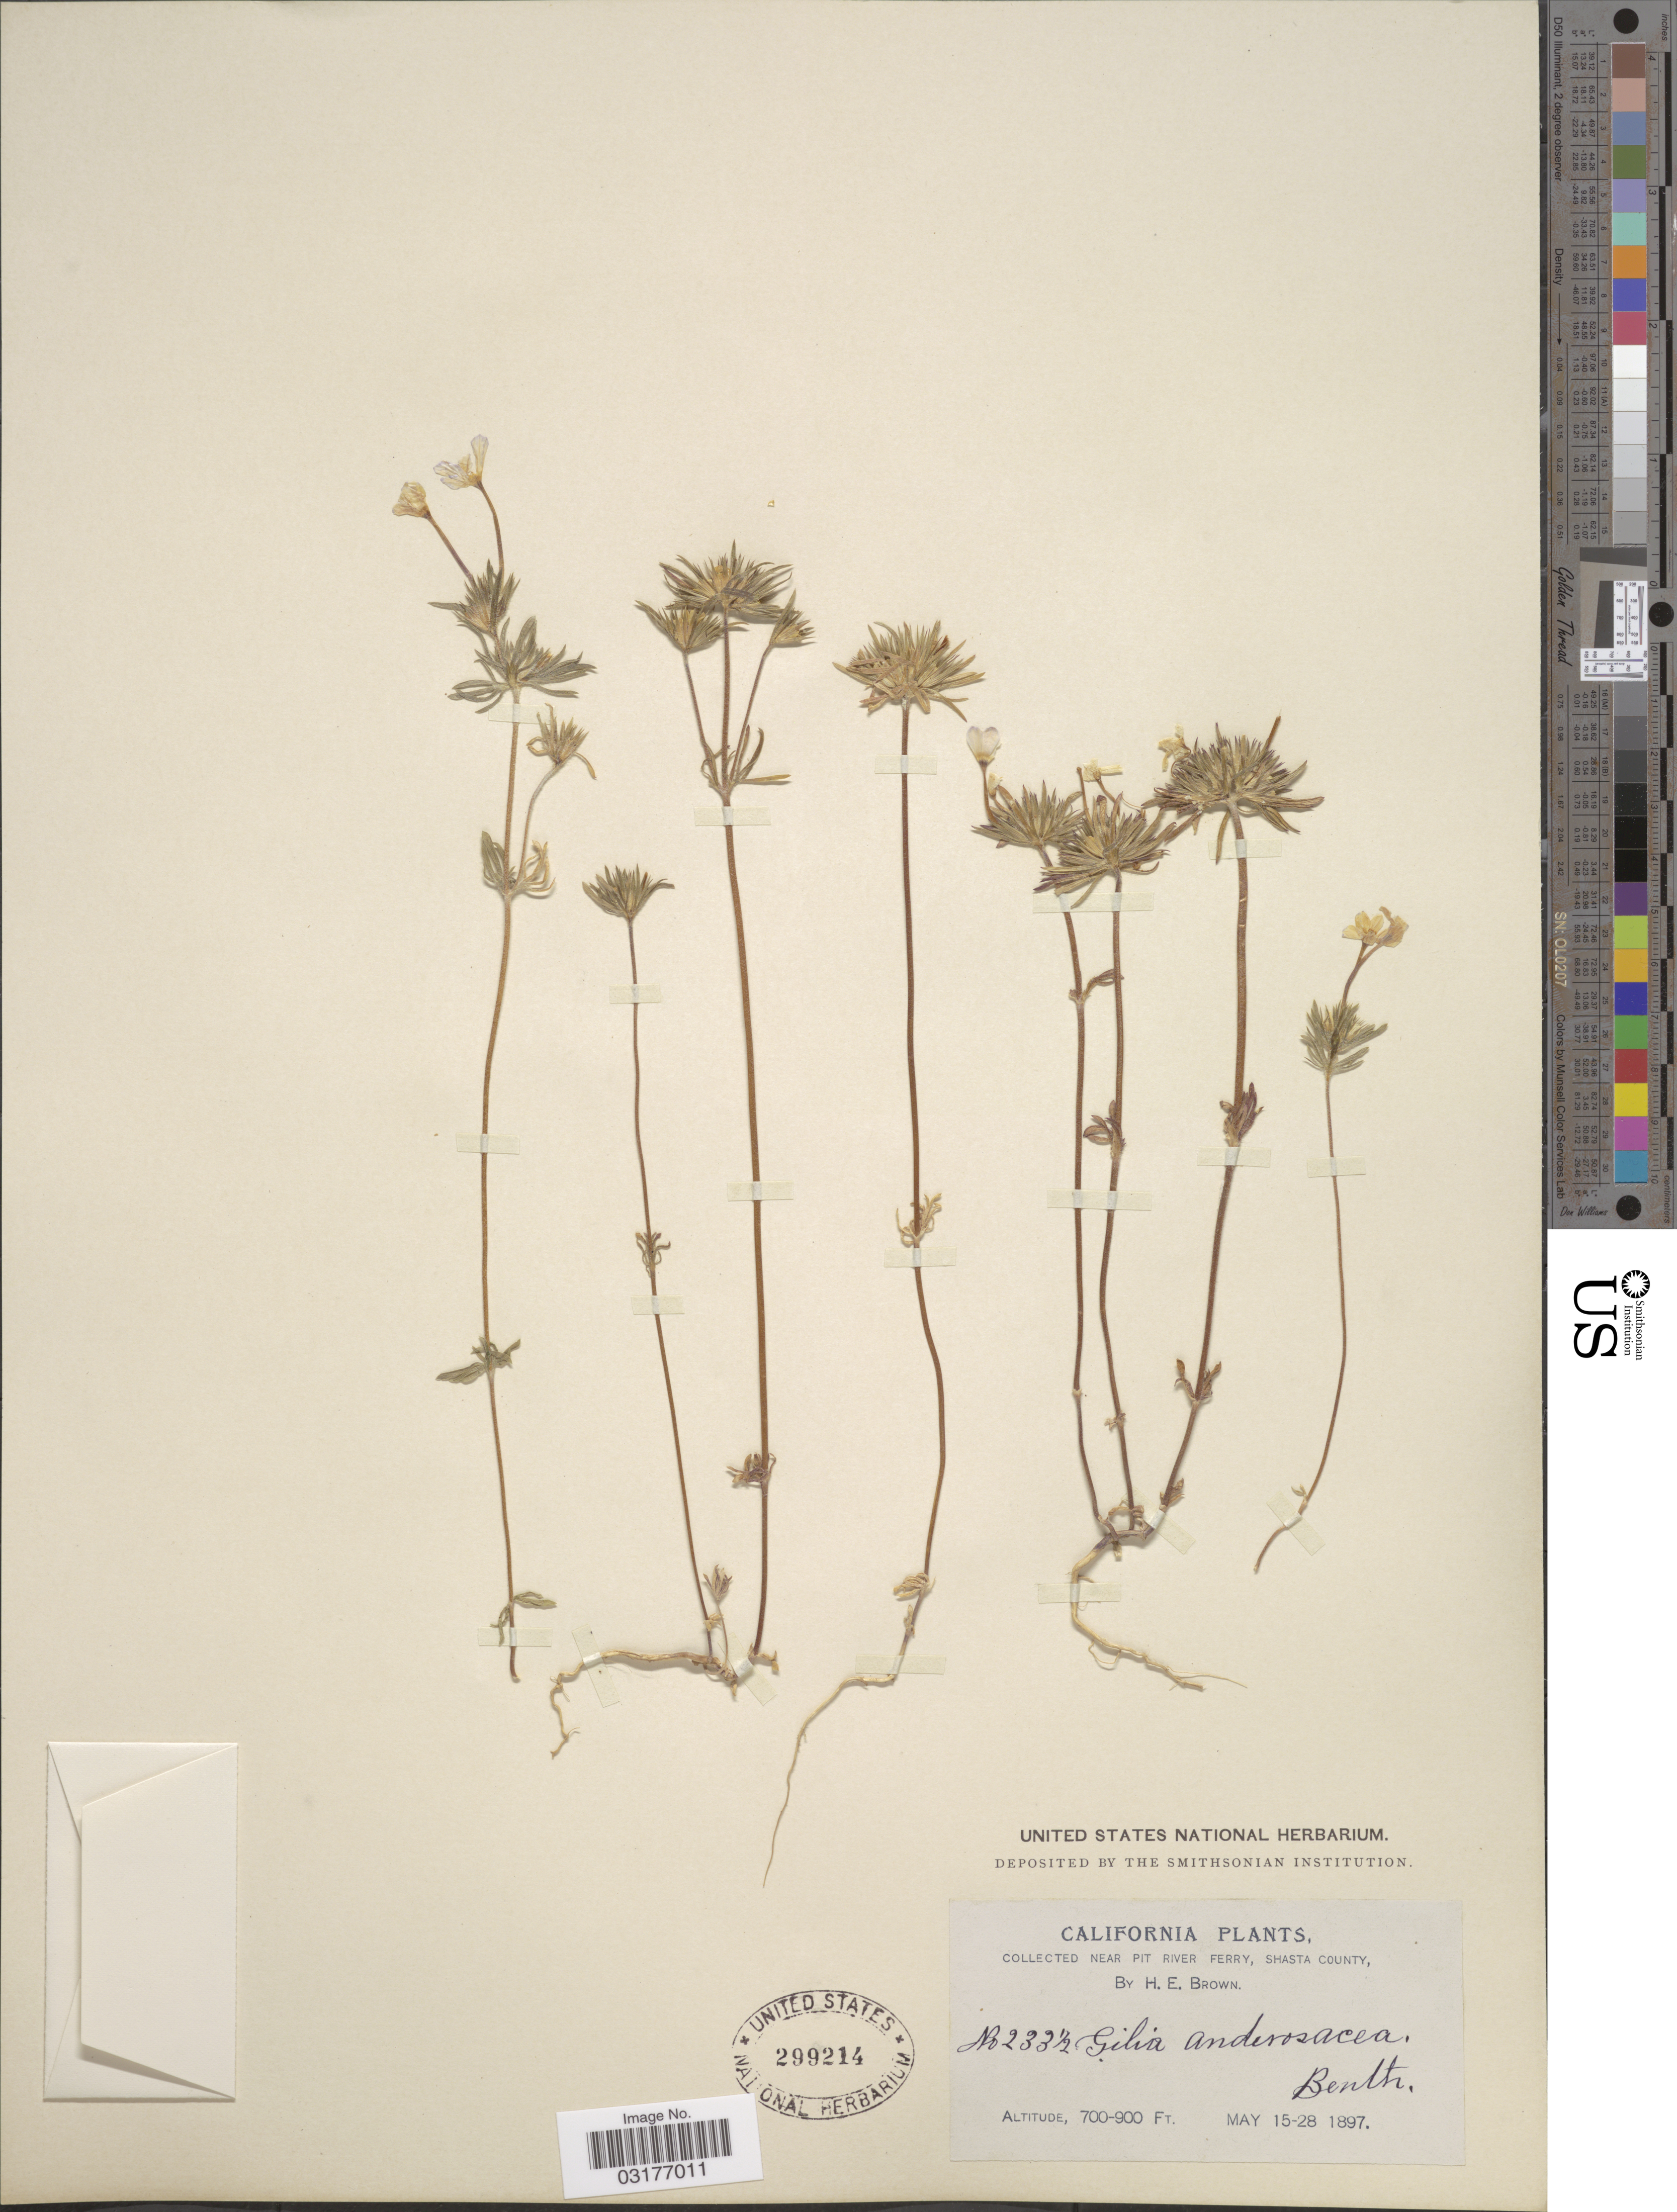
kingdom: Plantae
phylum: Tracheophyta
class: Magnoliopsida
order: Ericales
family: Polemoniaceae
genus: Leptosiphon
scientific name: Leptosiphon androsaceus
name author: Benth.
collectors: H. E. Brown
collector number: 233½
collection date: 1897-05-15/1897-05-28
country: United States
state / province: California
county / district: Shasta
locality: Near Pit River Ferry, Shasta County.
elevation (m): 213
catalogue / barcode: US 299214